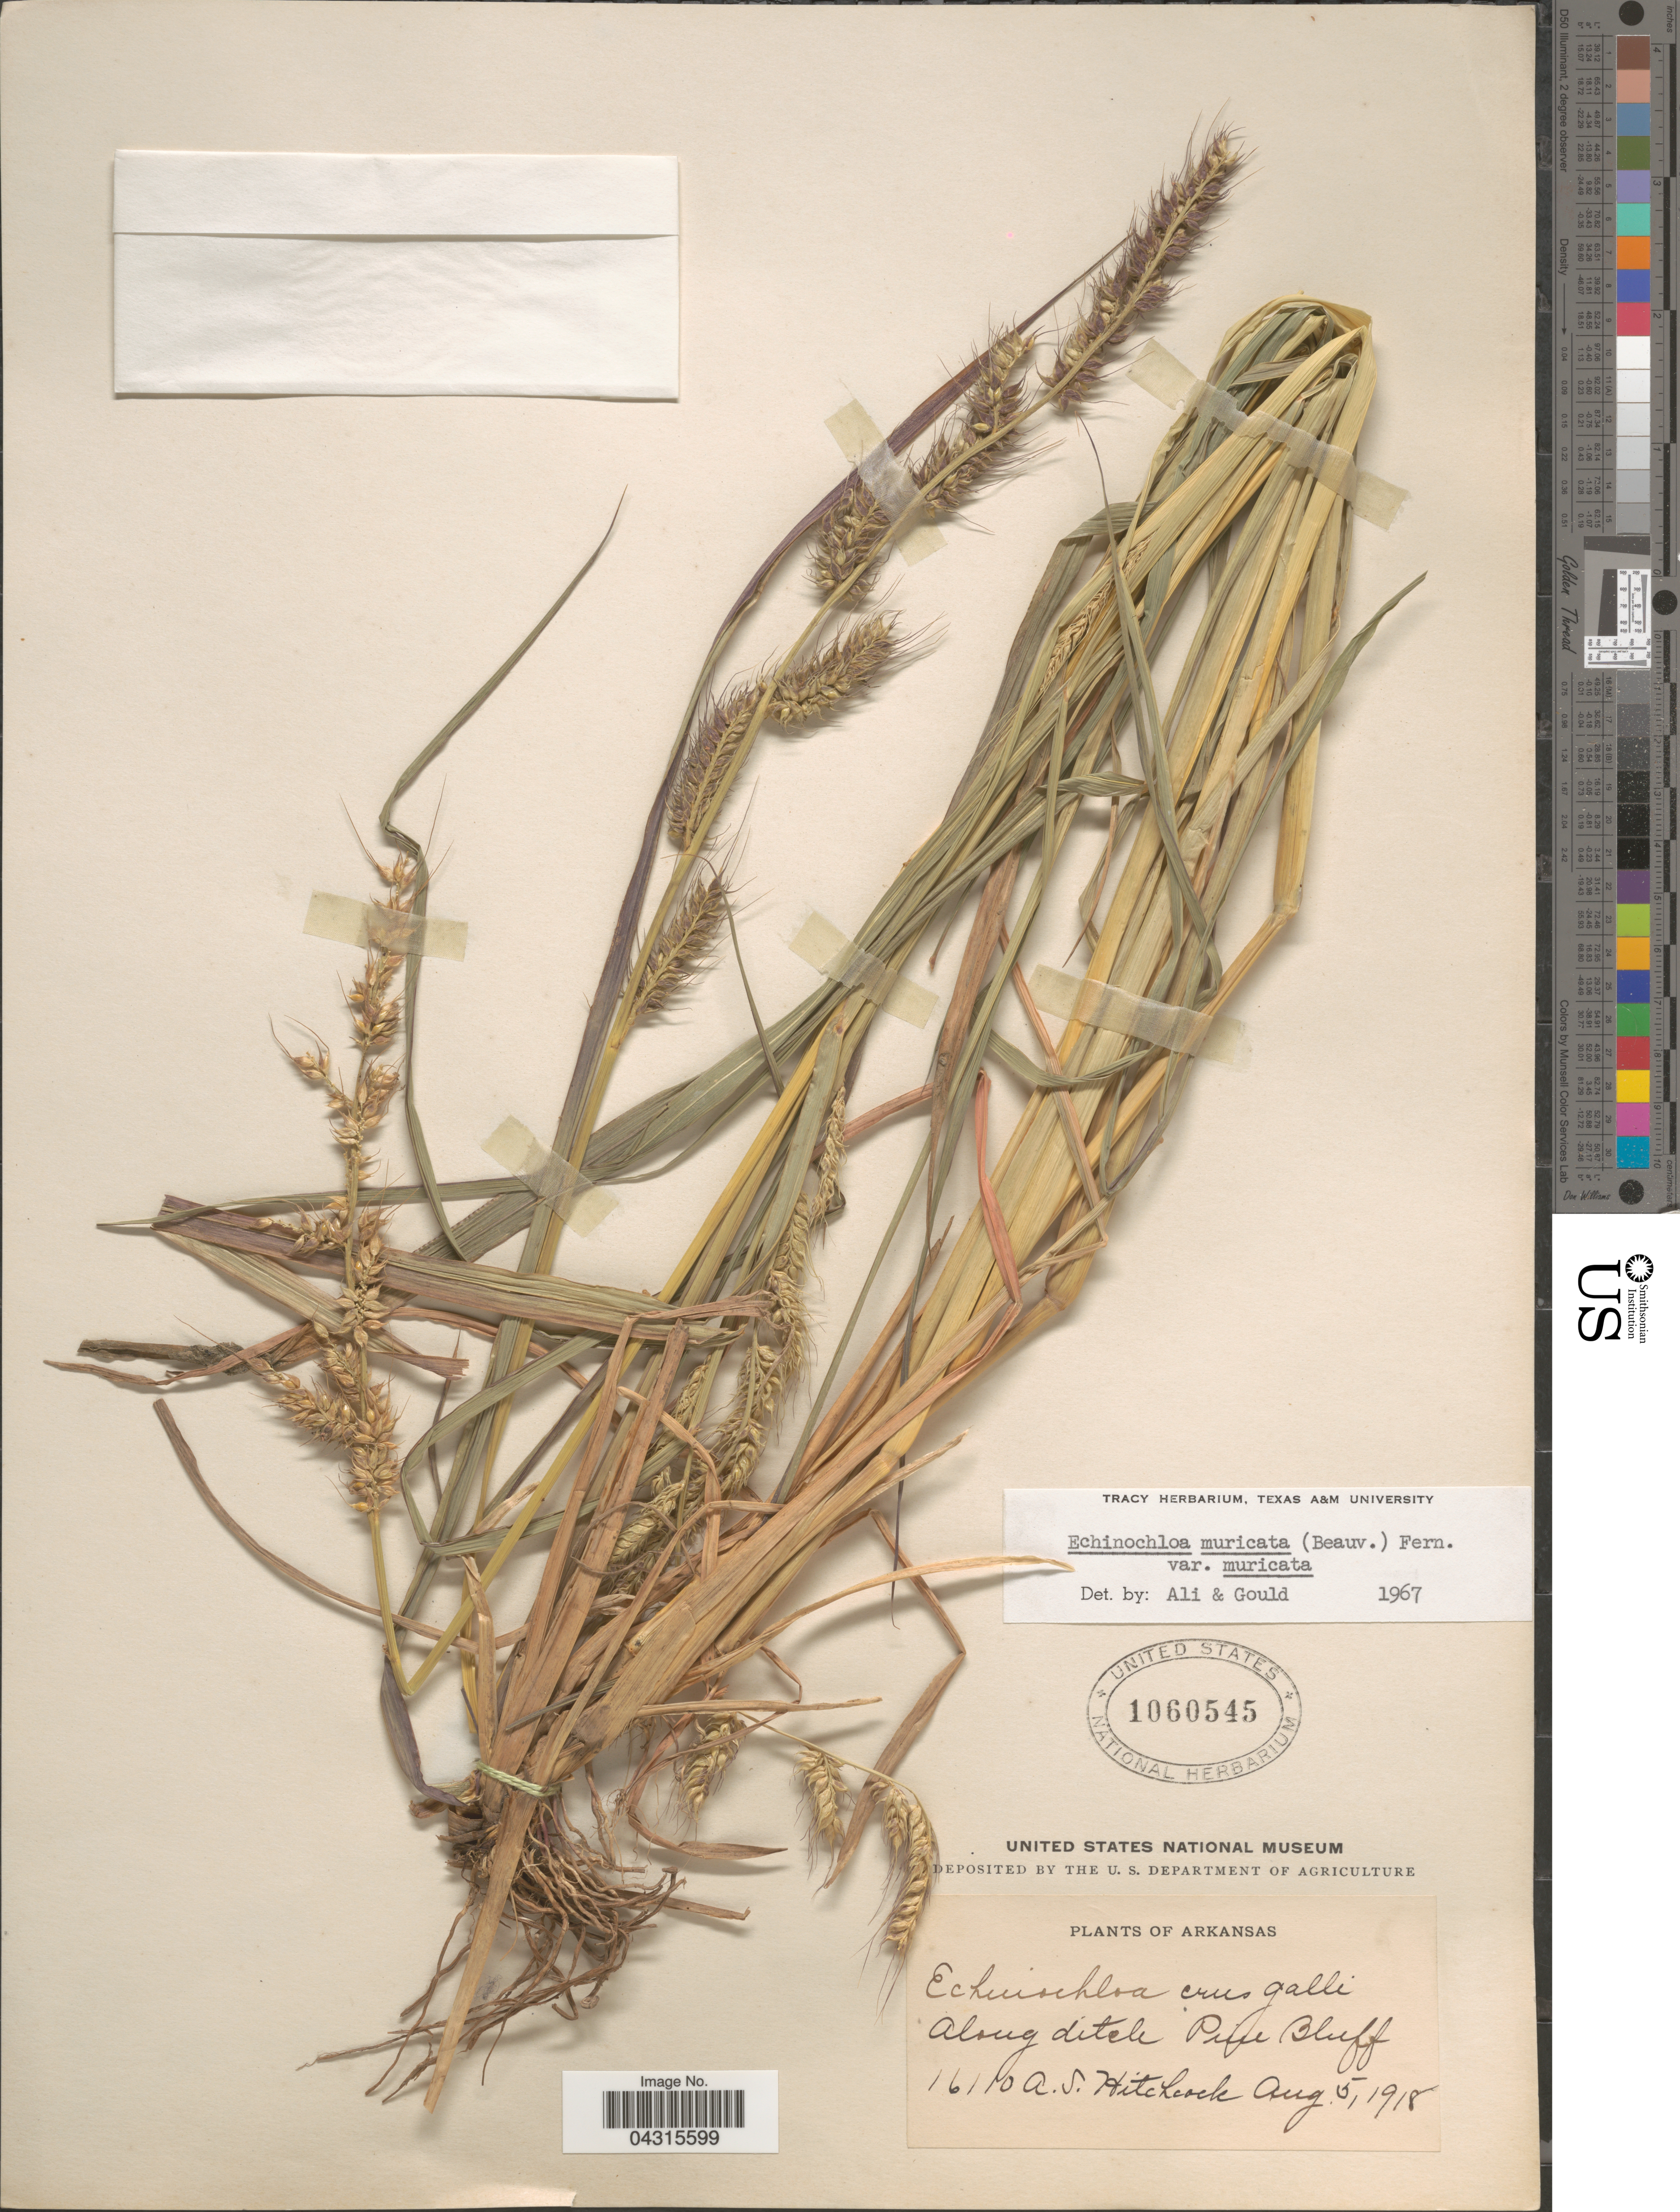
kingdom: Plantae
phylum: Tracheophyta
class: Liliopsida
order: Poales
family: Poaceae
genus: Echinochloa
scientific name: Echinochloa muricata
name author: (P. Beauv.) Fernald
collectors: A. S. Hitchcock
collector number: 16110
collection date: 1918-08-05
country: United States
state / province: Arkansas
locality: Along ditch Pine Bluff.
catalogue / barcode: US 1060545